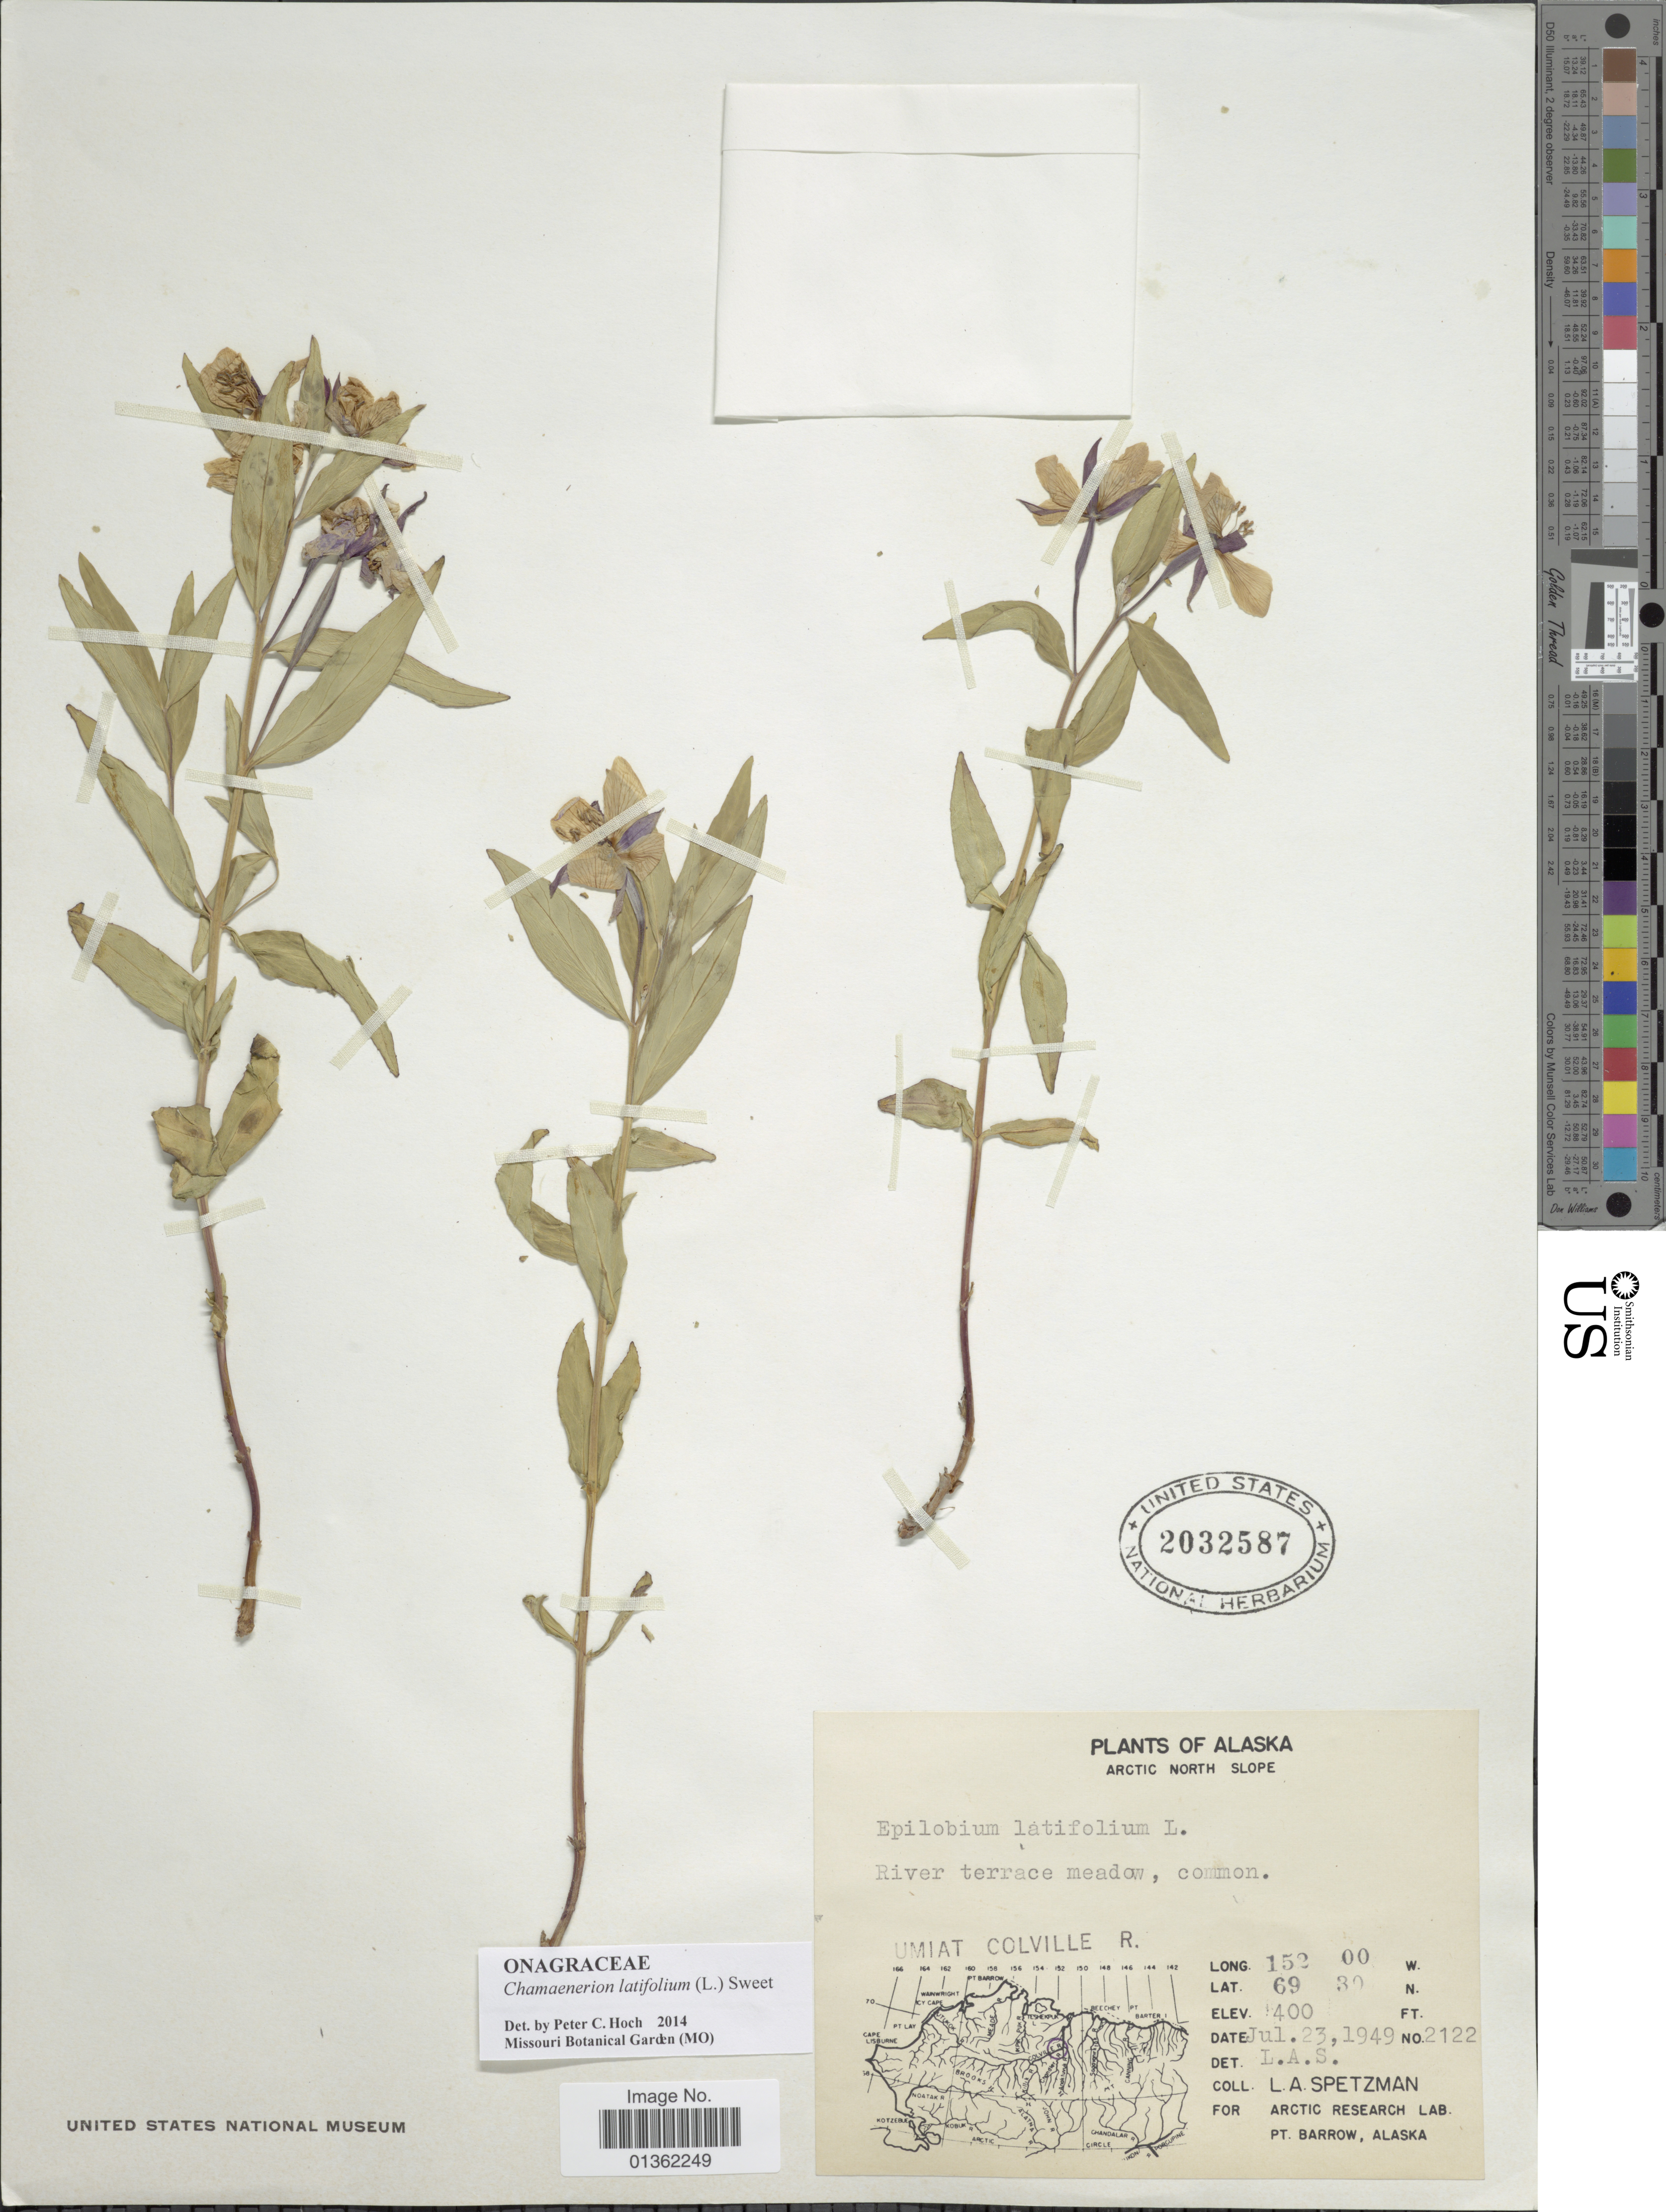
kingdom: Plantae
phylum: Tracheophyta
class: Magnoliopsida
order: Myrtales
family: Onagraceae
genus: Chamaenerion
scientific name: Chamaenerion latifolium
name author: (L.) Th. Fr. & Lange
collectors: L. Spetzman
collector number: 2122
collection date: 1949-07-23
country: United States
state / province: Alaska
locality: Arctic North Slope. Umiat Colville R.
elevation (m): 122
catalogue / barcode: US 2032587